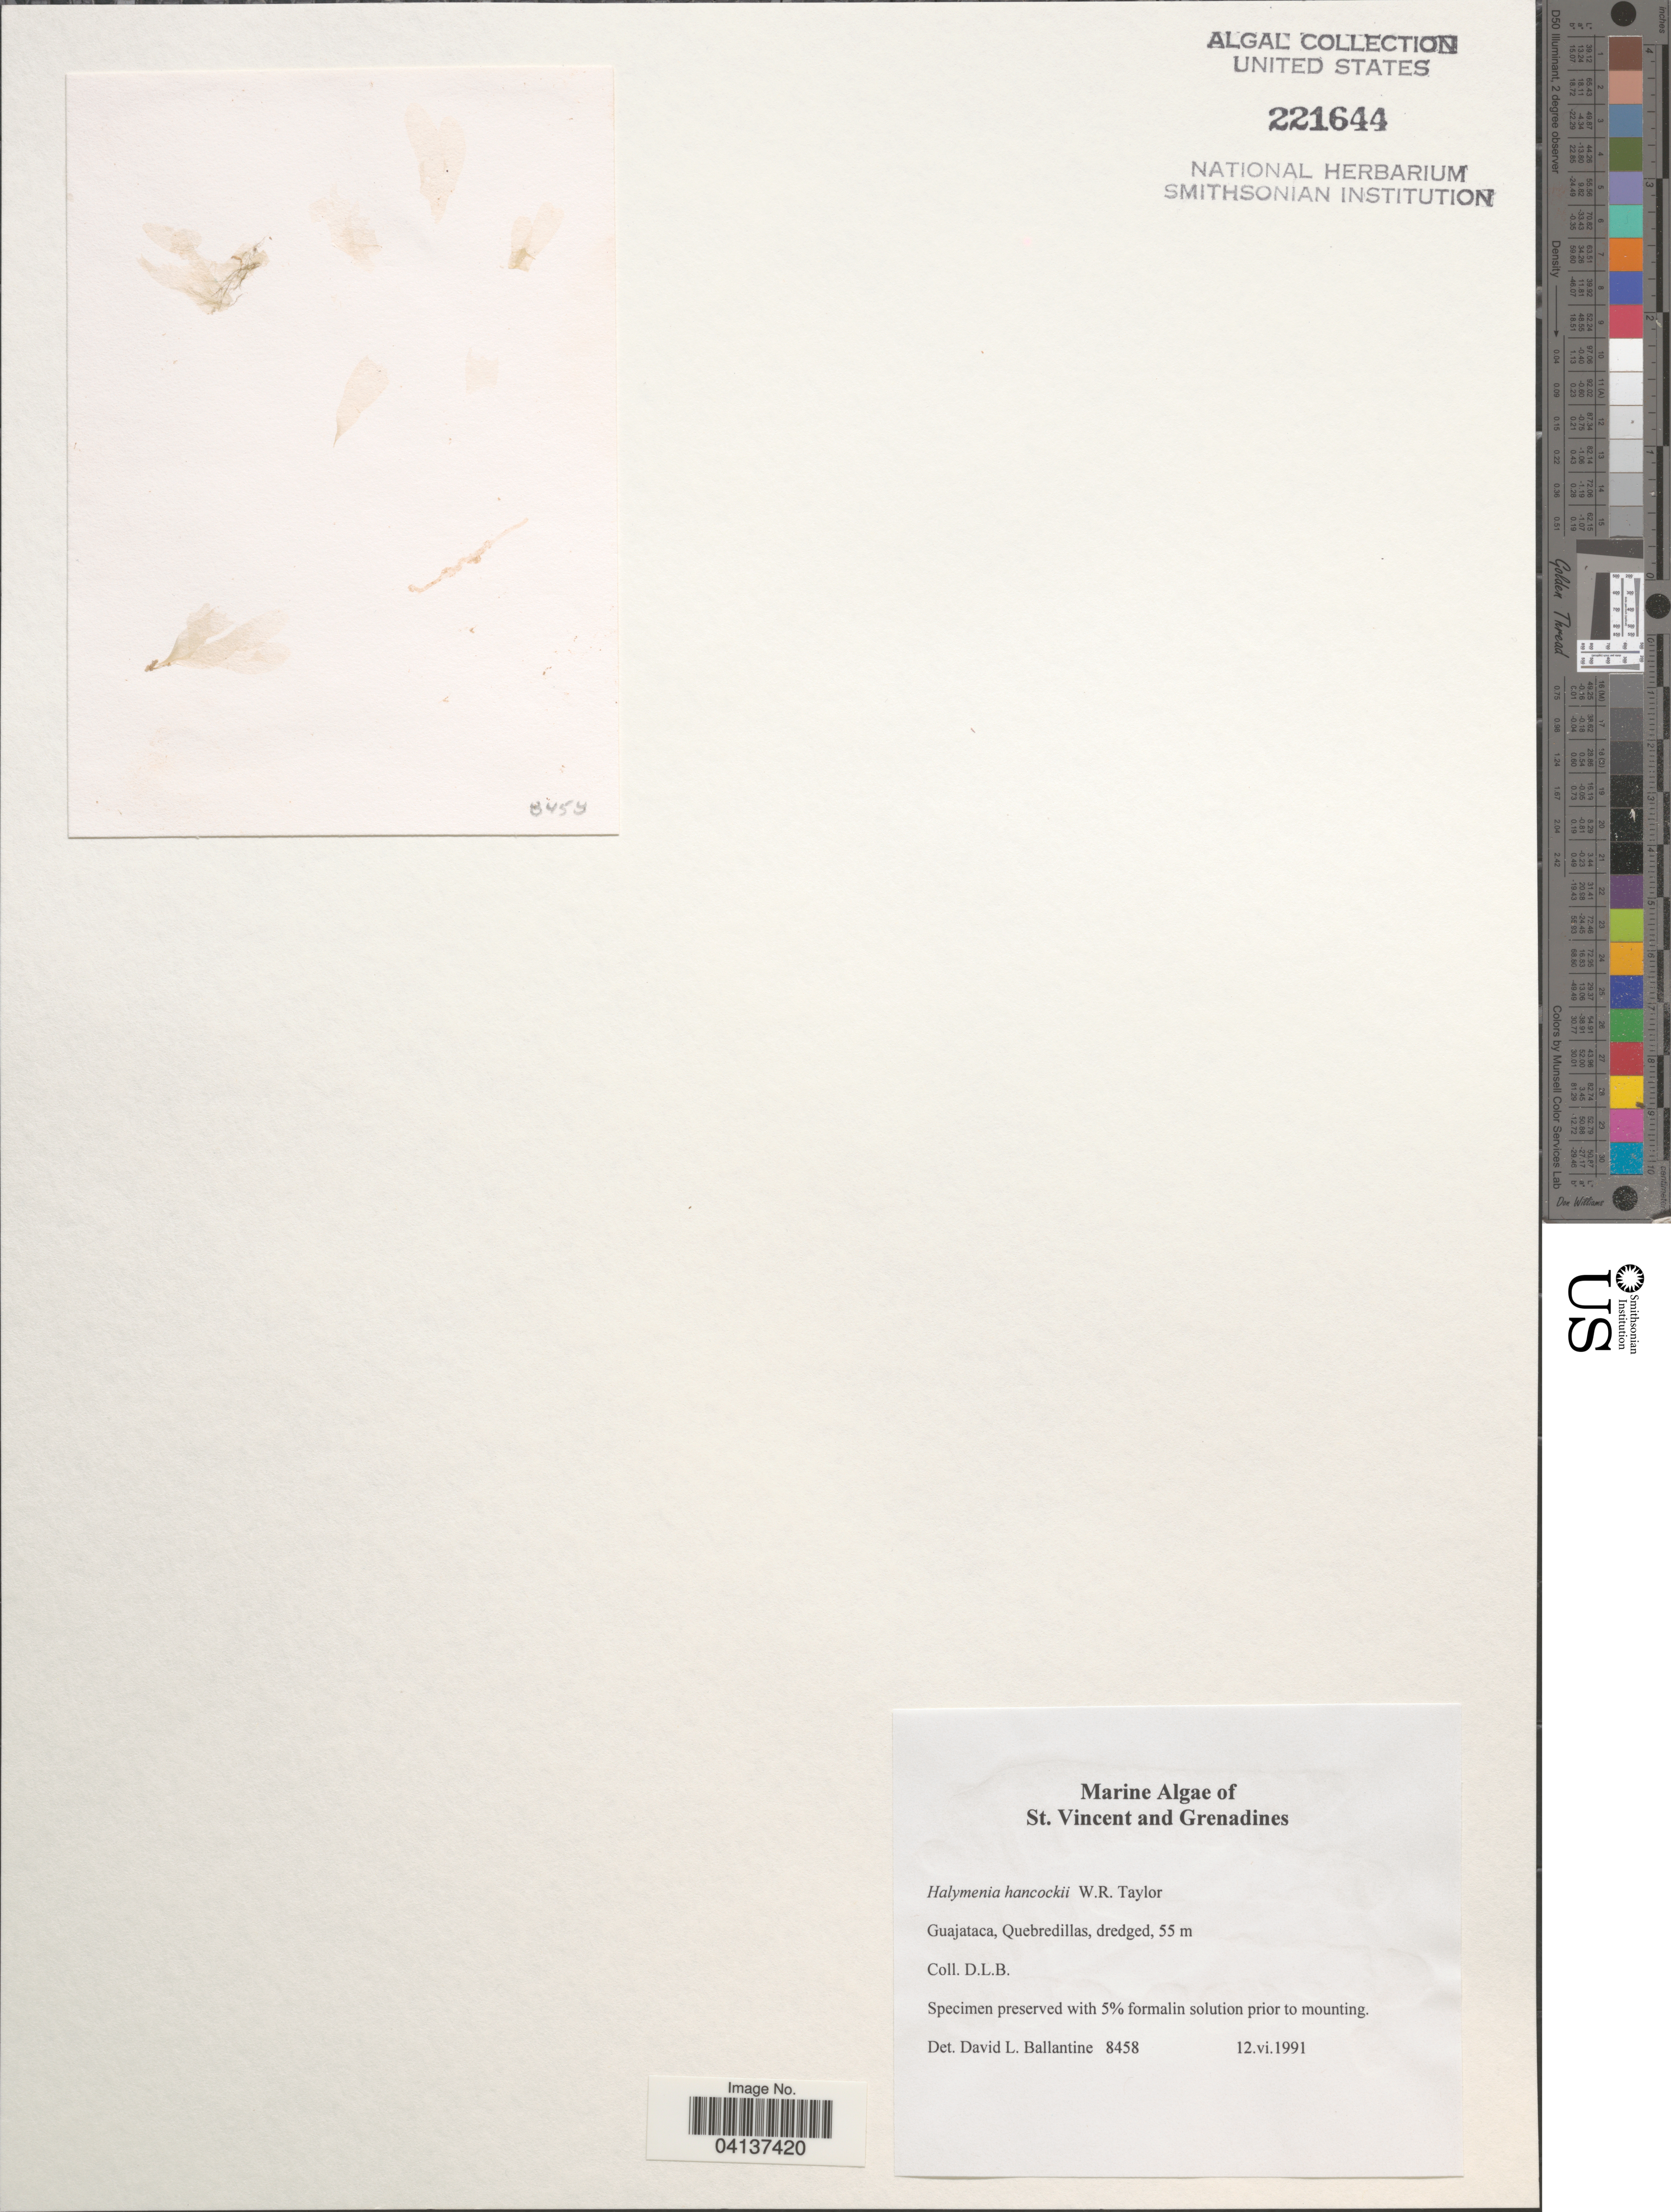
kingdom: Plantae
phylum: Rhodophyta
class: Florideophyceae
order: Halymeniales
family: Halymeniaceae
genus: Halymenia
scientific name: Halymenia hancockii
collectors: D. L. B.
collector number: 8458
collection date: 1991-06-12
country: Puerto Rico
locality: Guajataca, Quebredillas, dredged.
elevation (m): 55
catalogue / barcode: US 221644